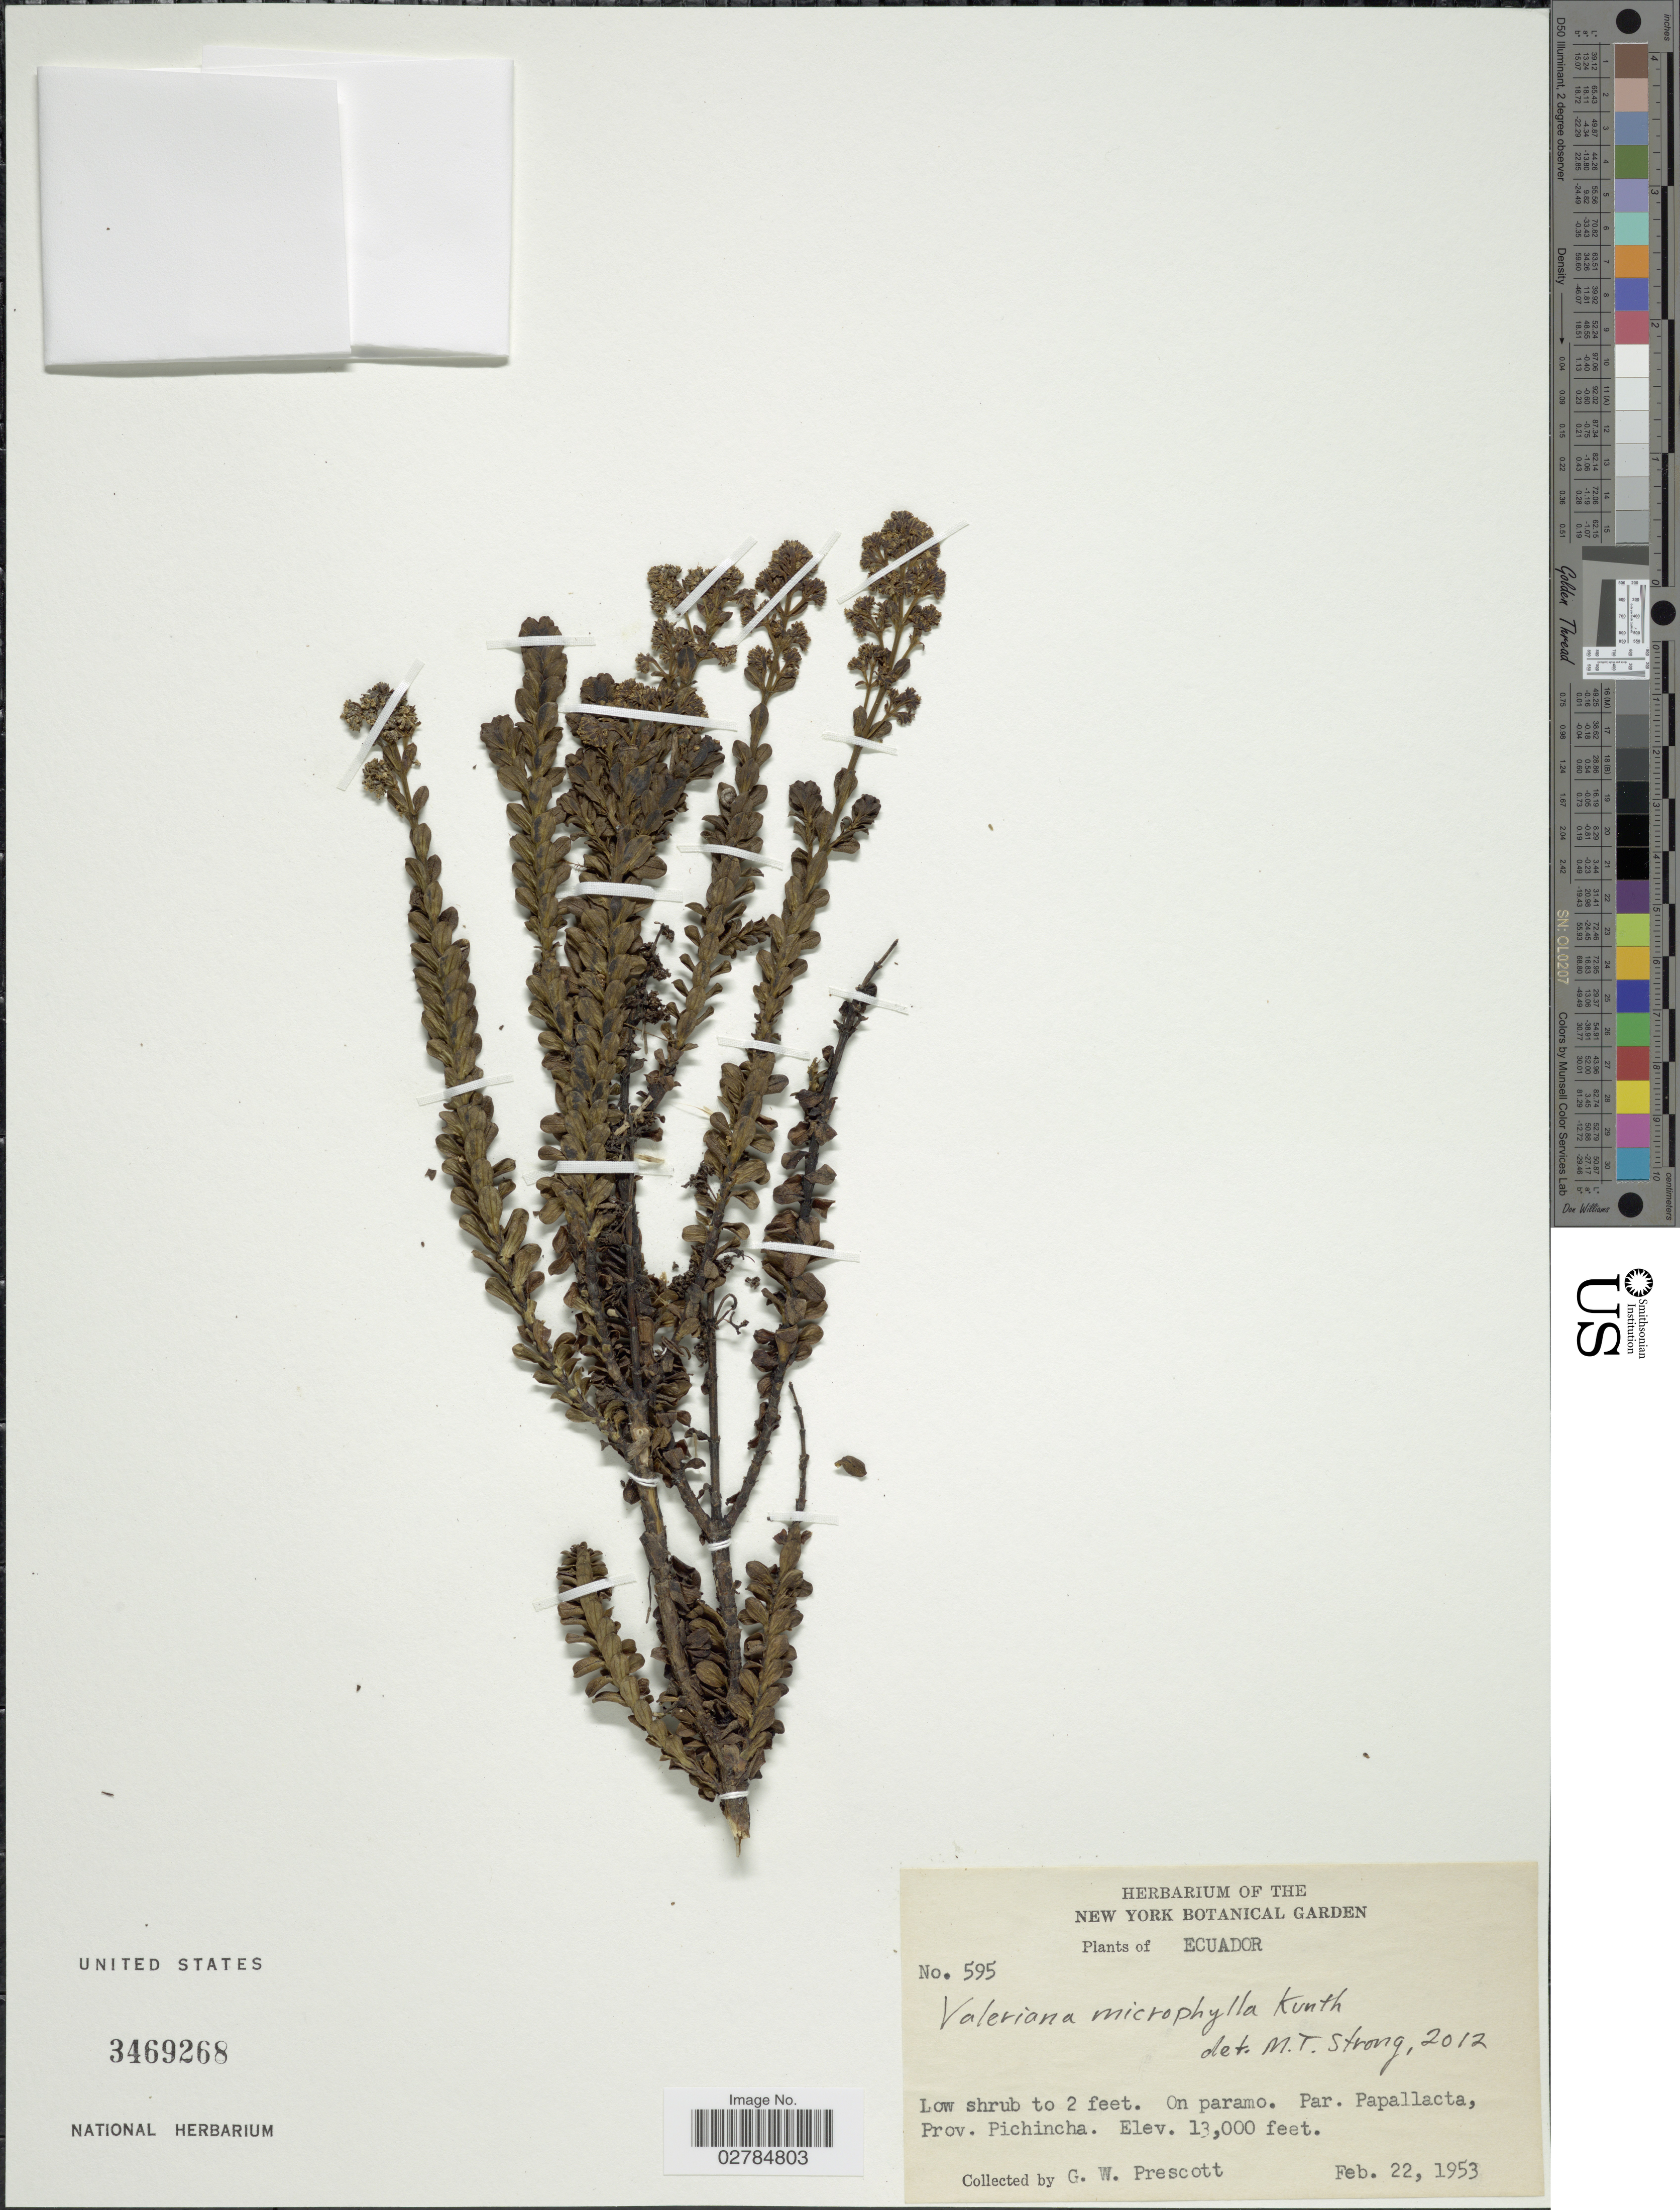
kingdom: Plantae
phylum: Tracheophyta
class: Magnoliopsida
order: Dipsacales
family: Caprifoliaceae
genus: Valeriana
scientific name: Valeriana microphylla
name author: Kunth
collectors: G. Prescott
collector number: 595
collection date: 1953-02-22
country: Ecuador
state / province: Pichincha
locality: On paramo. Par. Papallacta.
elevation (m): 3962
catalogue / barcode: US 3469268